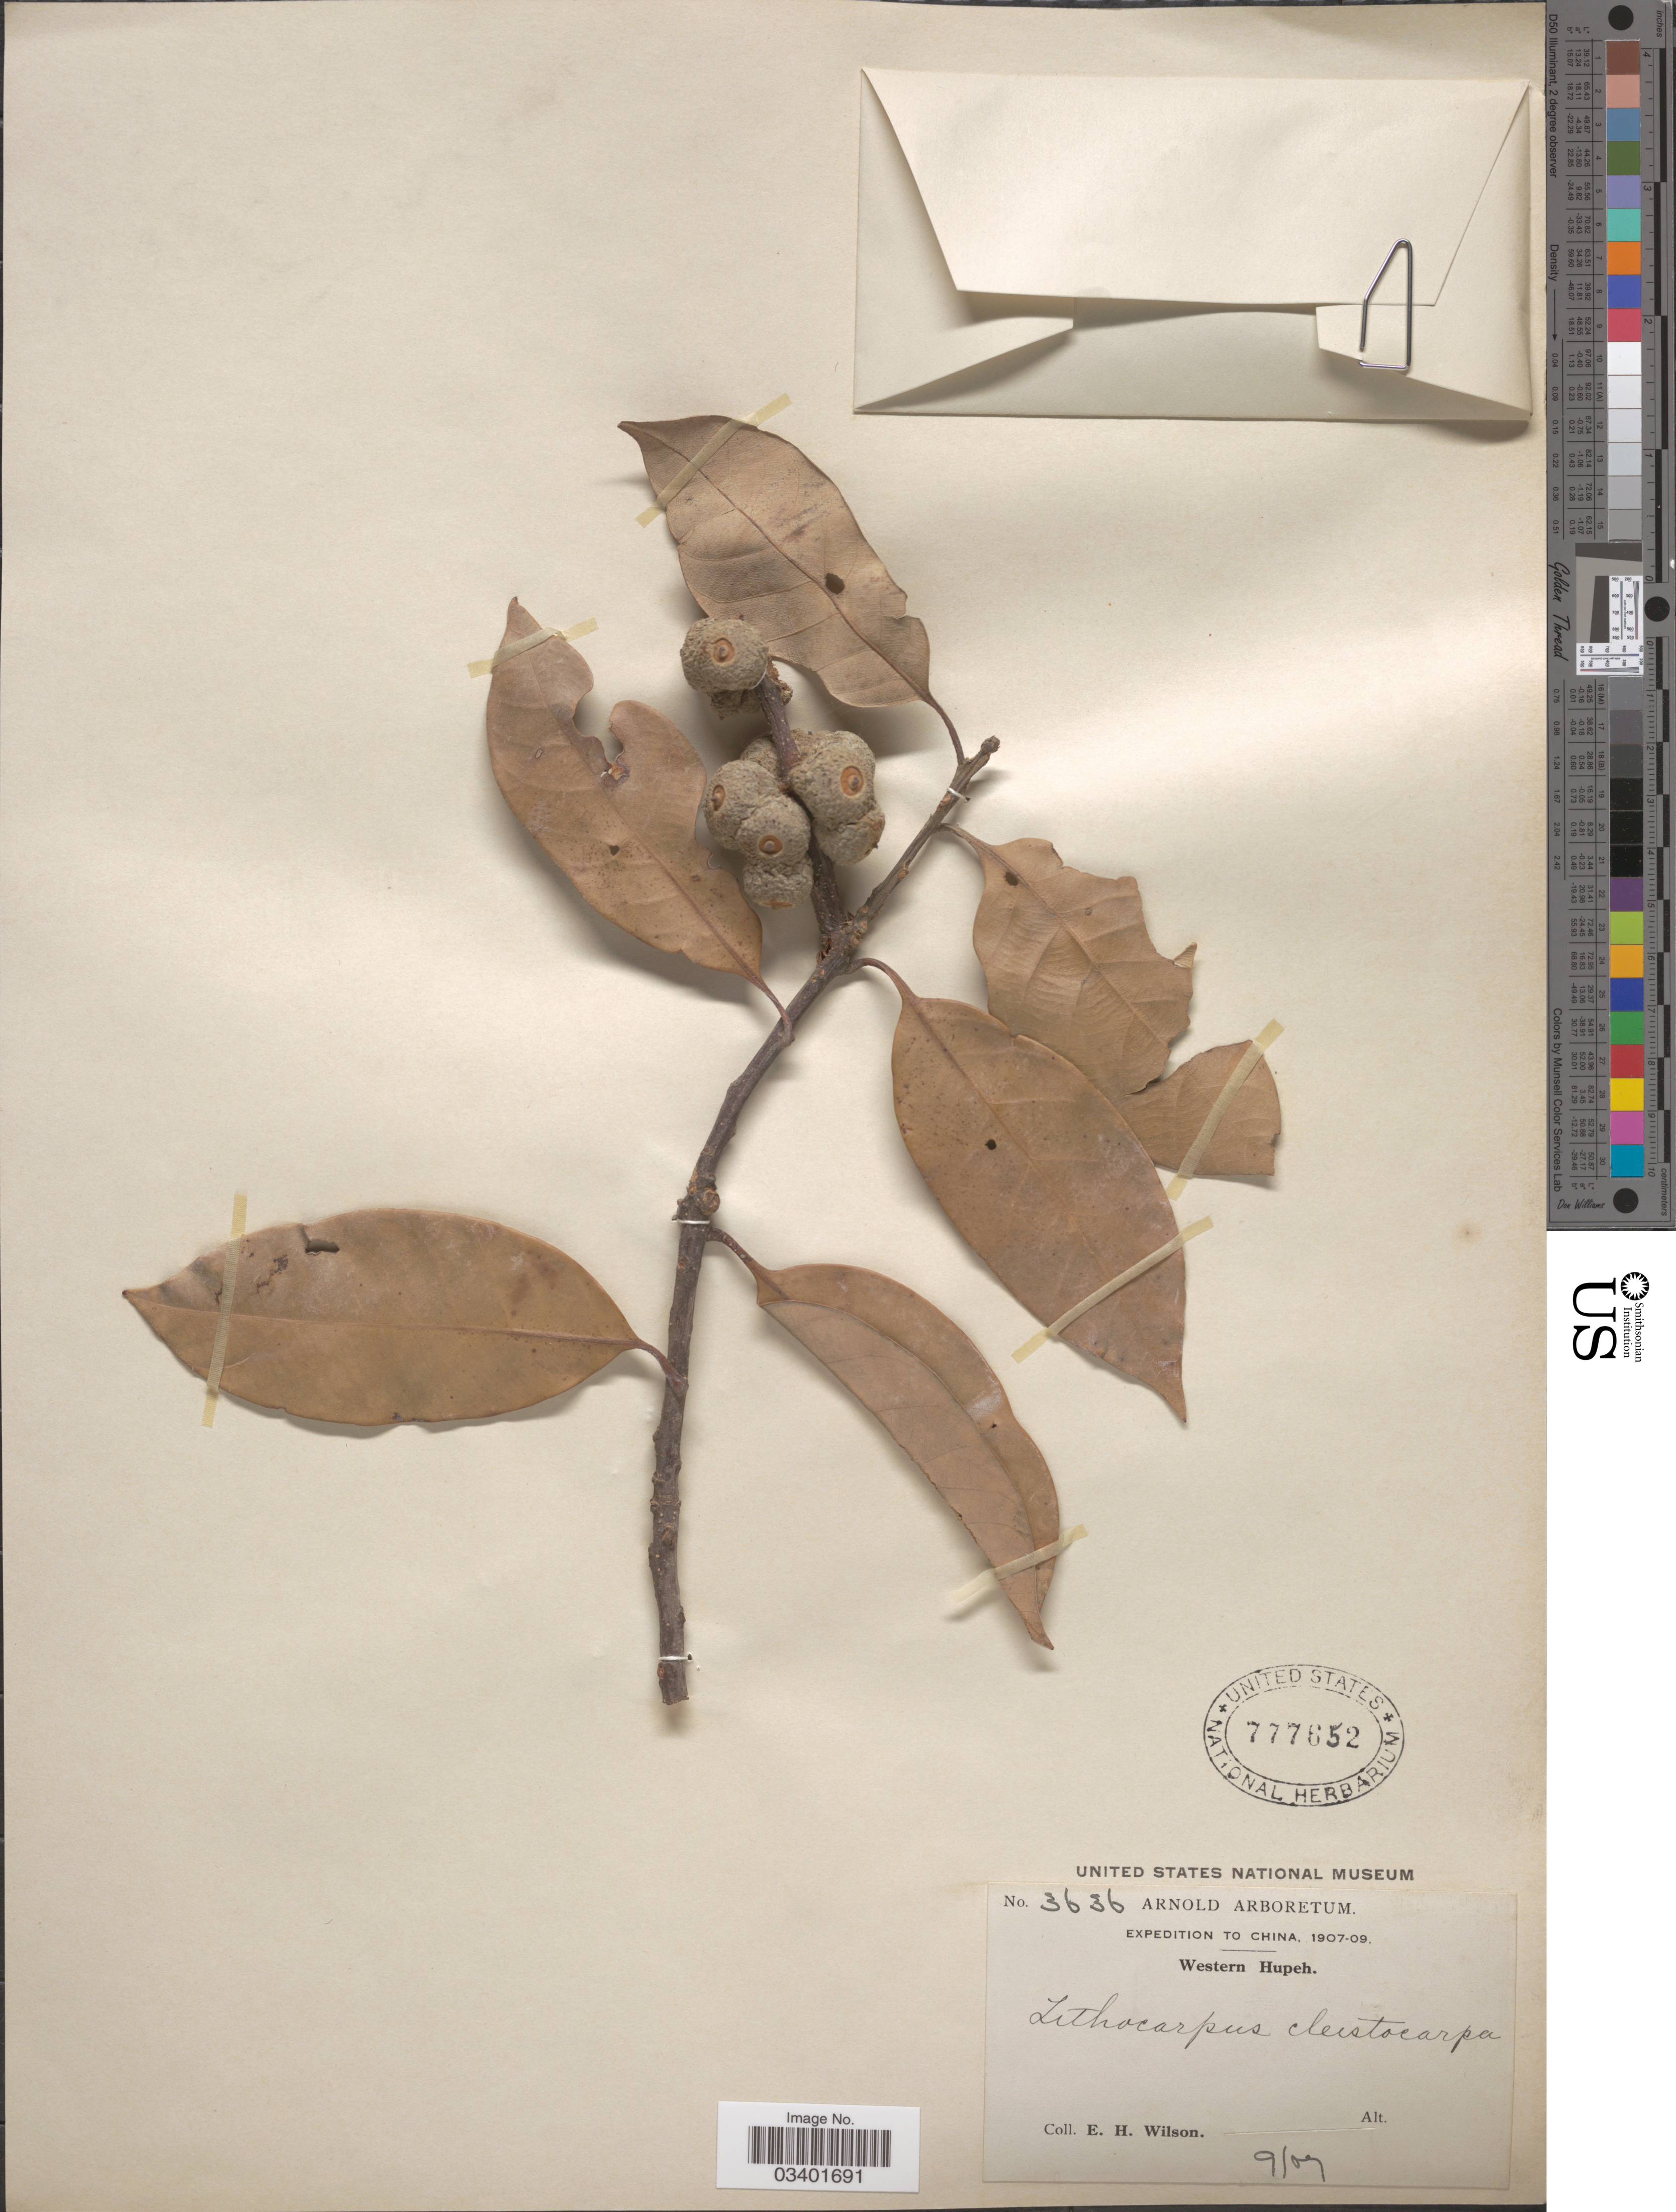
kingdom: Plantae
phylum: Tracheophyta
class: Magnoliopsida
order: Fagales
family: Fagaceae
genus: Lithocarpus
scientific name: Lithocarpus cleistocarpus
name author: (Seemen) Rehder & E.H. Wilson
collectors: E. Wilson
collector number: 3636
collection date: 1907-09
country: China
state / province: Hubei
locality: Western Hupeh.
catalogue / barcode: US 777652